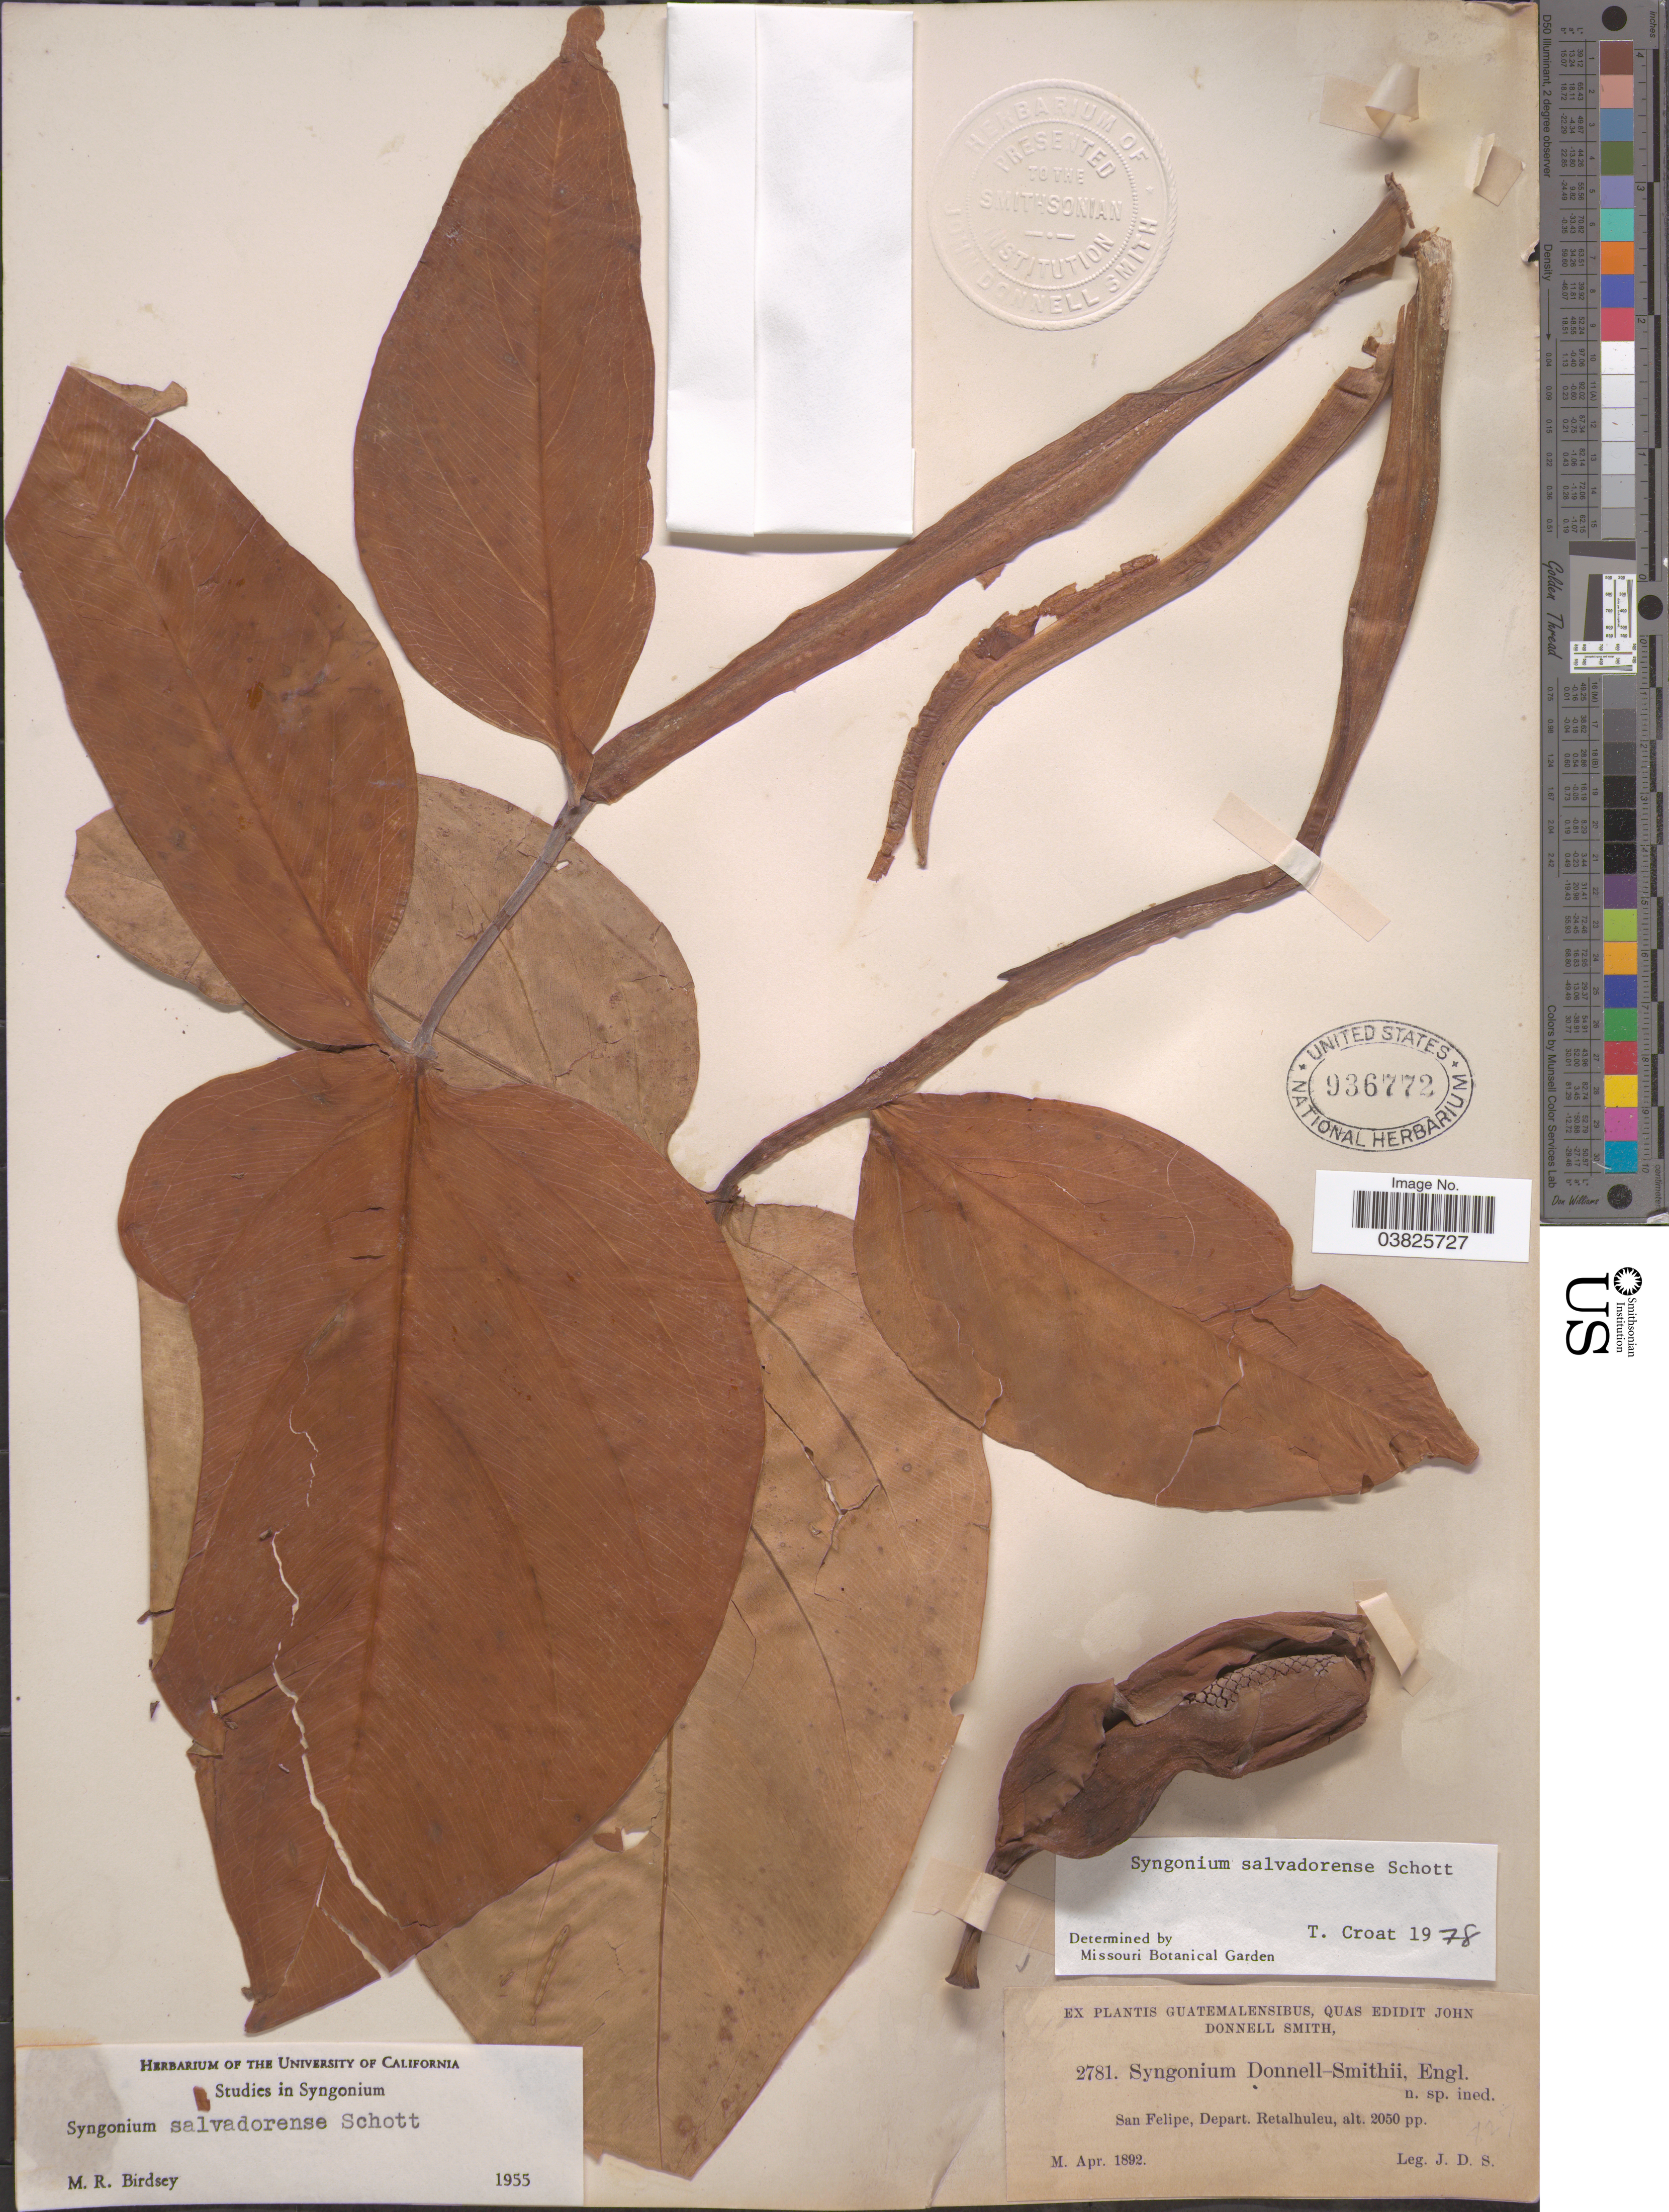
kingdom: Plantae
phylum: Tracheophyta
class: Liliopsida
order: Alismatales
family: Araceae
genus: Syngonium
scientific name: Syngonium salvadorense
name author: Schott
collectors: J. Donnell Smith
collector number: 2781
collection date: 1892-04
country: Guatemala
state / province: Retalhuleu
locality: San Felipe, Depart. Retalhuleu.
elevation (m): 625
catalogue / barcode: US 936772